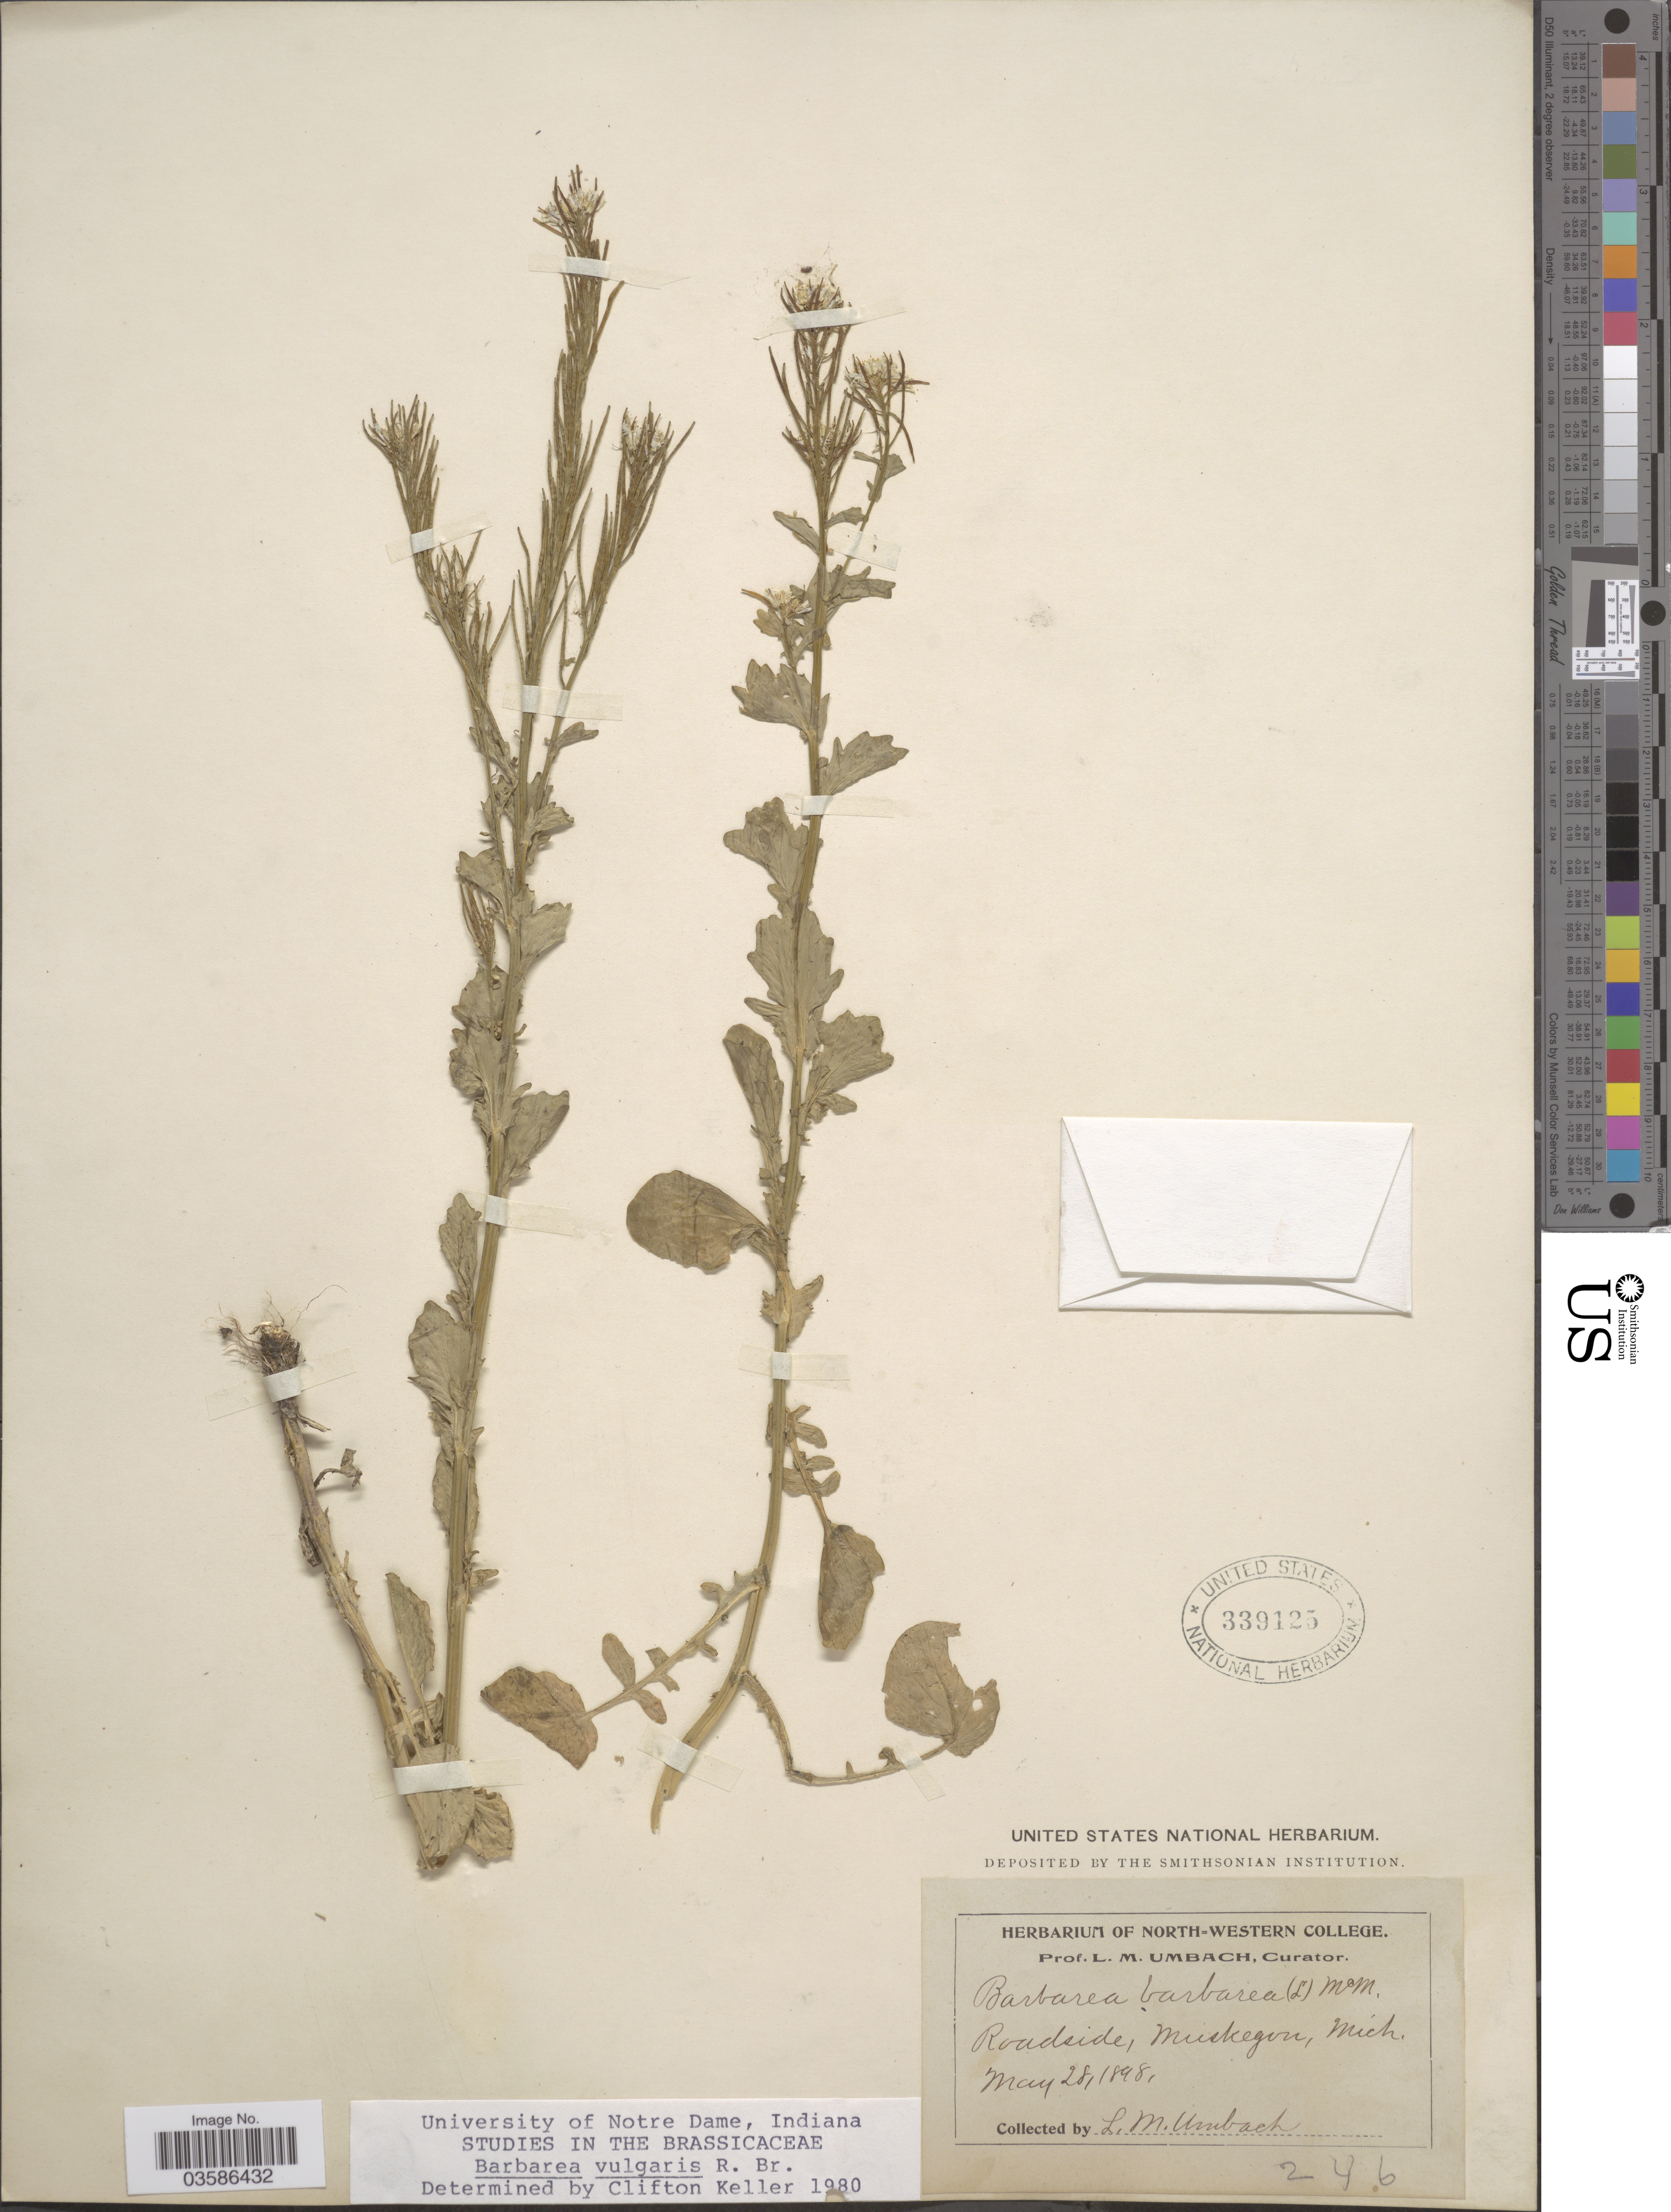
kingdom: Plantae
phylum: Tracheophyta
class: Magnoliopsida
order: Brassicales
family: Brassicaceae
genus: Barbarea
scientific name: Barbarea vulgaris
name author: W.T. Aiton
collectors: L. M. Umbach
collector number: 246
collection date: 1898-05-28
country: United States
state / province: Michigan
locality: Roadside, Muskegon.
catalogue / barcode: US 339125